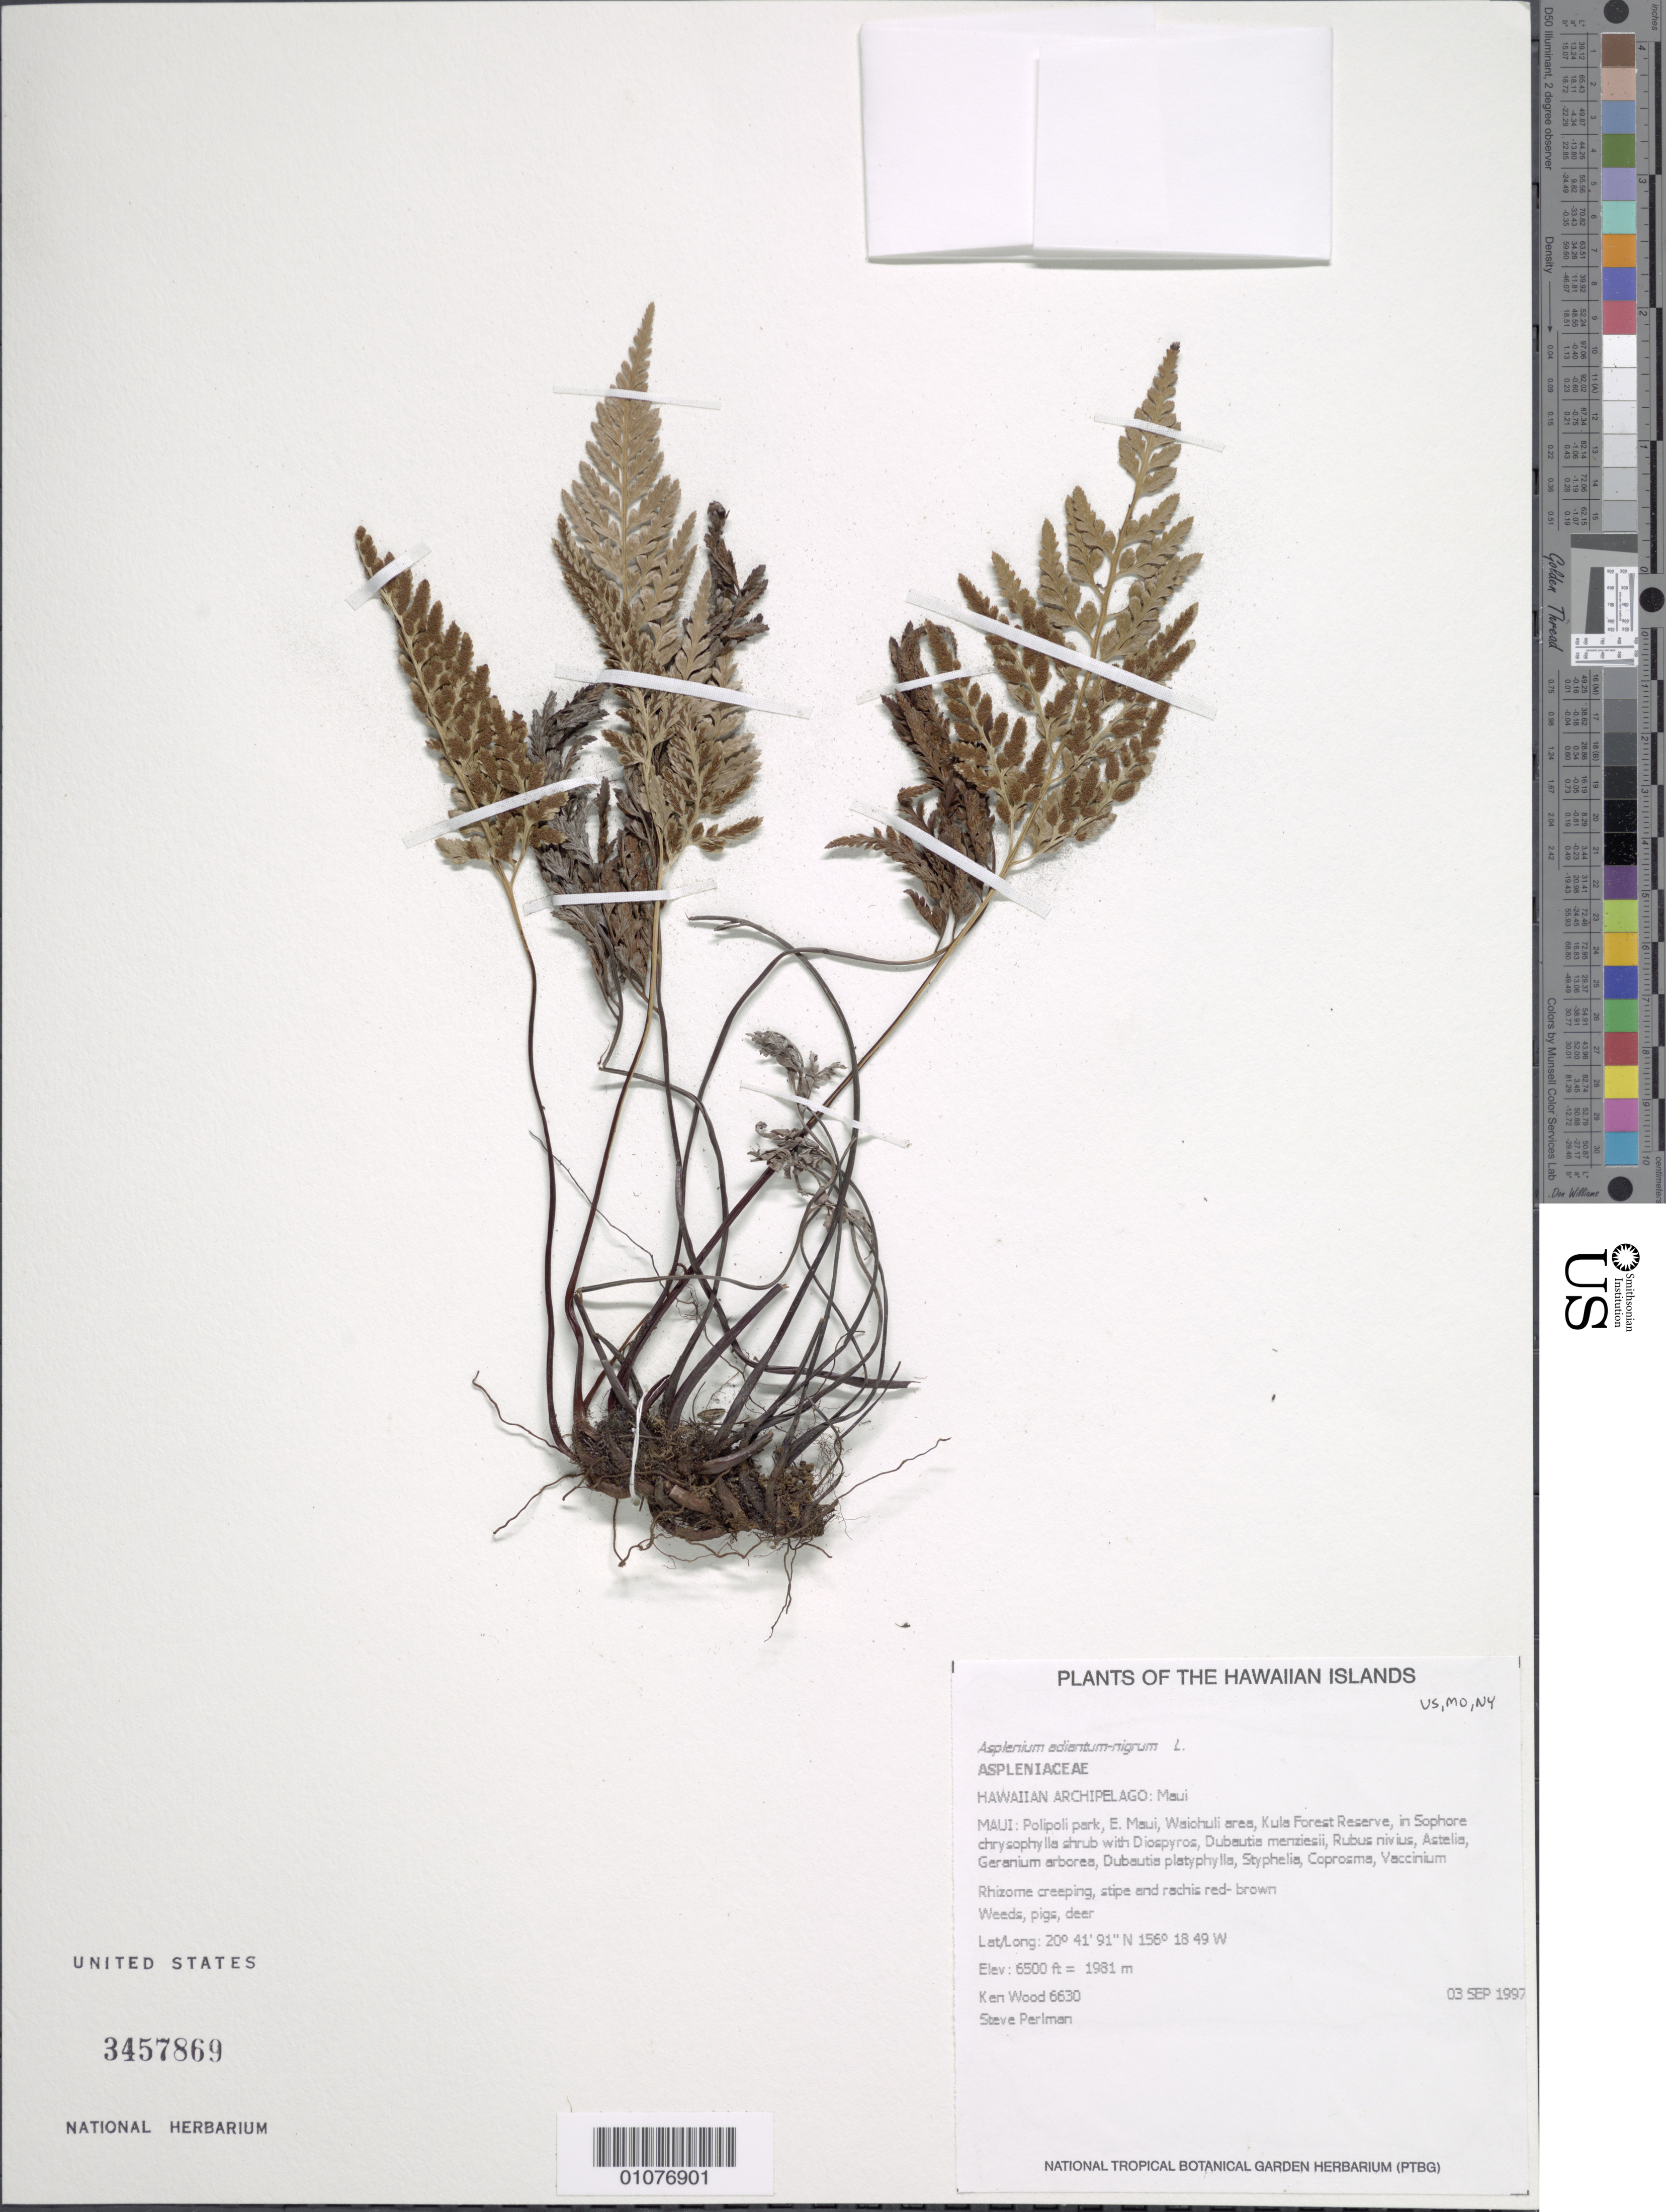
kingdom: Plantae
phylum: Tracheophyta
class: Polypodiopsida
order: Polypodiales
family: Aspleniaceae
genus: Asplenium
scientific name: Asplenium adiantum-nigrum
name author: L.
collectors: K. R. Wood & S. P. Perlman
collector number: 6630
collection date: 1997-09-03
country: United States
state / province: Hawaii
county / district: Maui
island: Maui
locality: Polipoli park, E. Maui, Waiohuli area, Kula Forest Reserve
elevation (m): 1981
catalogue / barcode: US 3457869